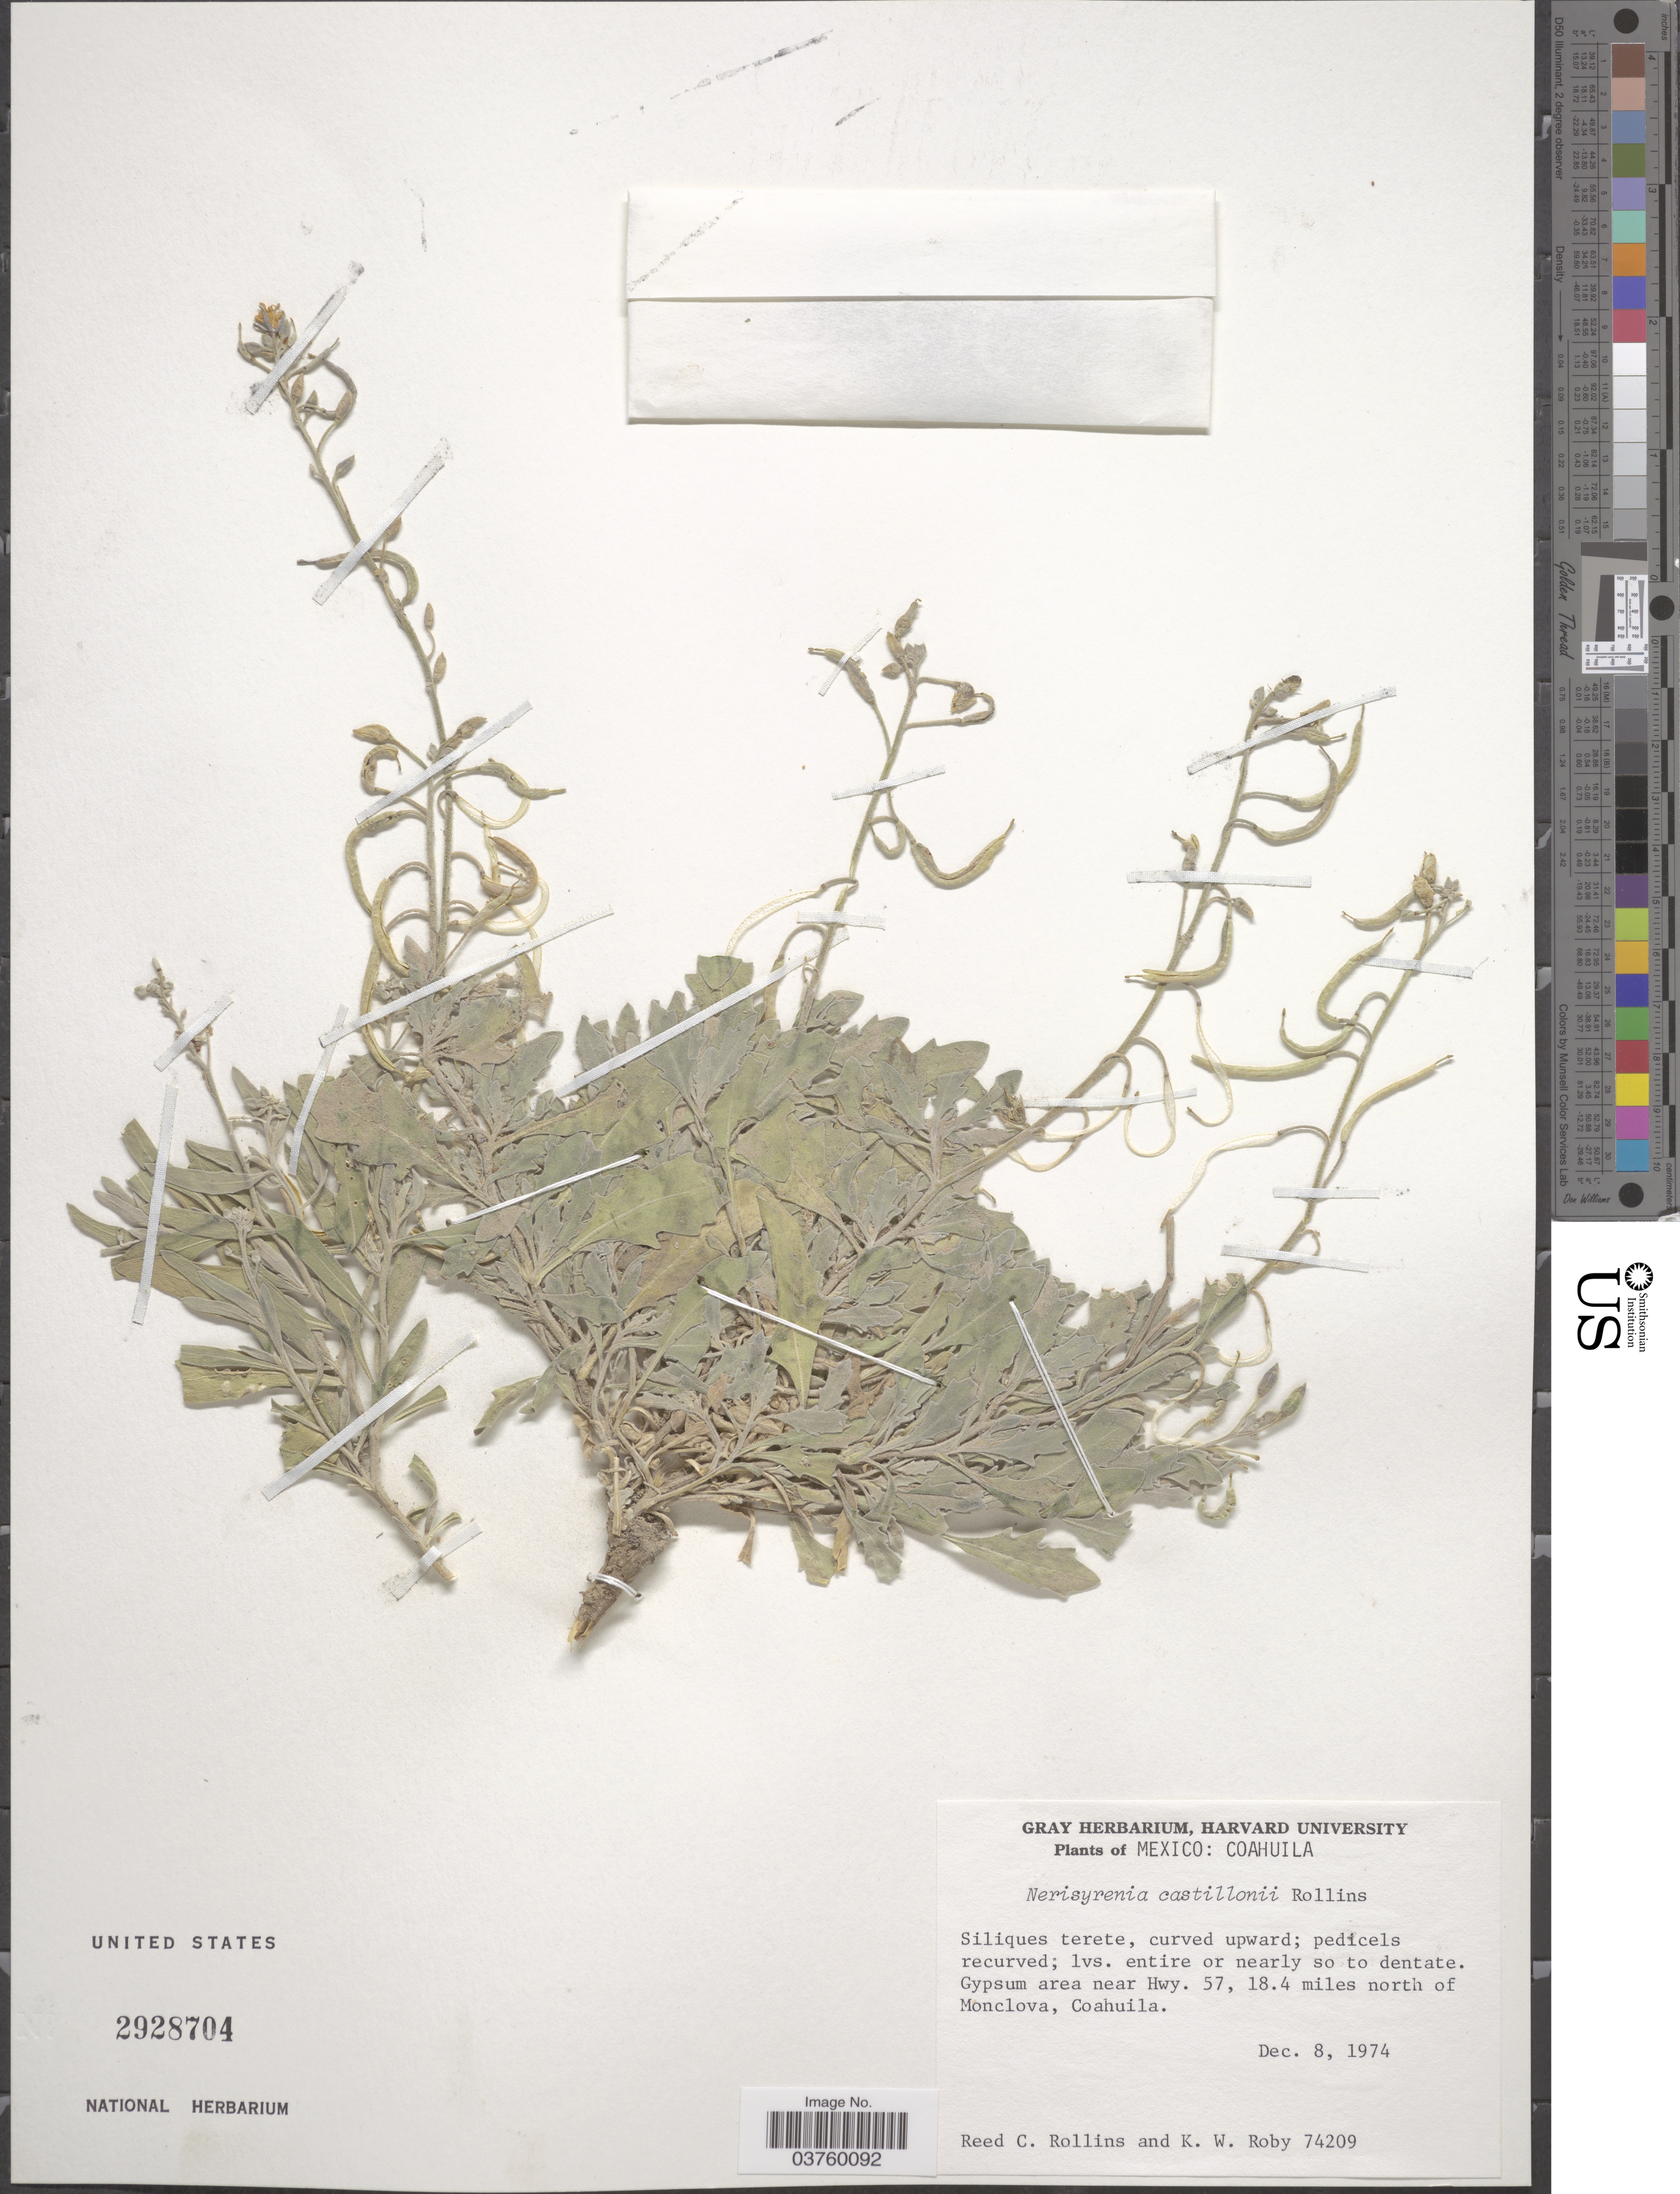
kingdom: Plantae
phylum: Tracheophyta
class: Magnoliopsida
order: Brassicales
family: Brassicaceae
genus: Nerisyrenia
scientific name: Nerisyrenia castillonii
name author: Rollins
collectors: R. C. Rollins & K. W. Roby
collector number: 74209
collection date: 1974-12-08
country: Mexico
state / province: Coahuila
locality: Gypsum area near Hwy. 57, 18.4 miles north of Monclova.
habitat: gypsum area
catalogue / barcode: US 2928704